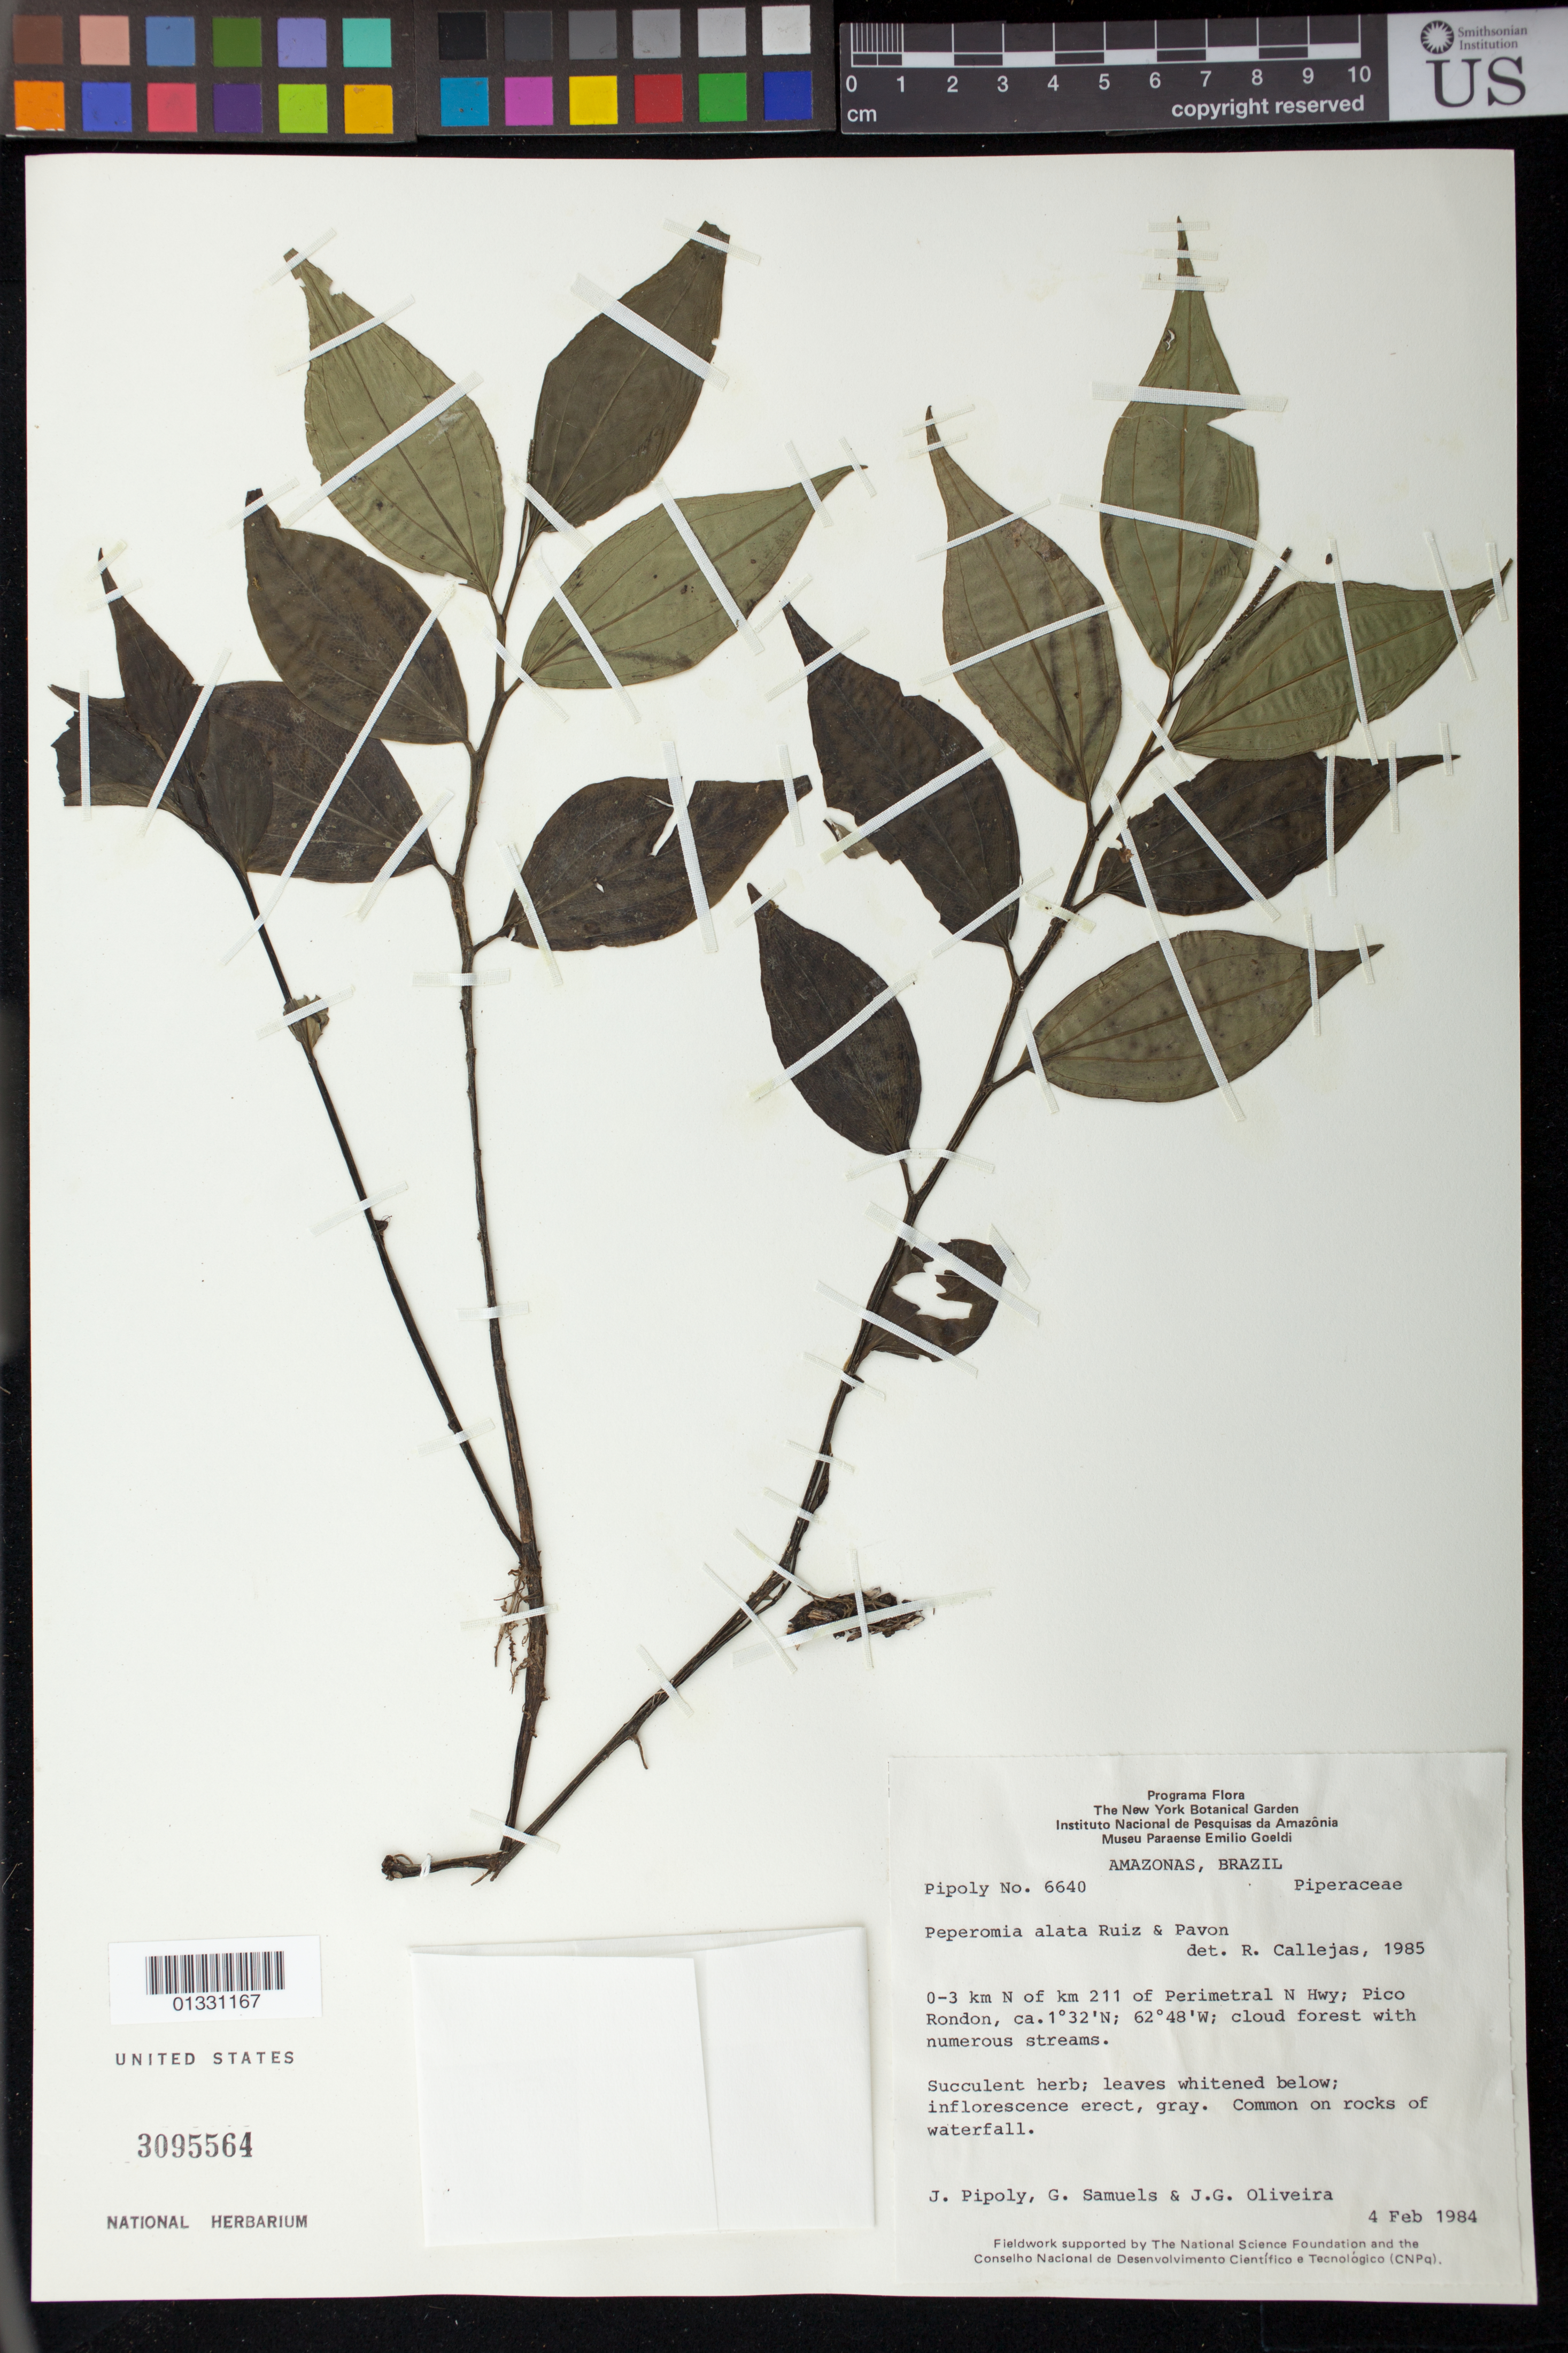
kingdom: Plantae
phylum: Tracheophyta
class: Magnoliopsida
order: Piperales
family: Piperaceae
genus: Peperomia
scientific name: Peperomia alata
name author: Ruiz & Pav.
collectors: J. J. Pipoly, G. Samuels & J. G. Oliveira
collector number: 6640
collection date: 1984-02-04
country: Brazil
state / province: Amazonas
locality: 0-3 km N of km 211 of Perimetral N Hwy; Pico Rondon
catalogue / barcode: US 3095564